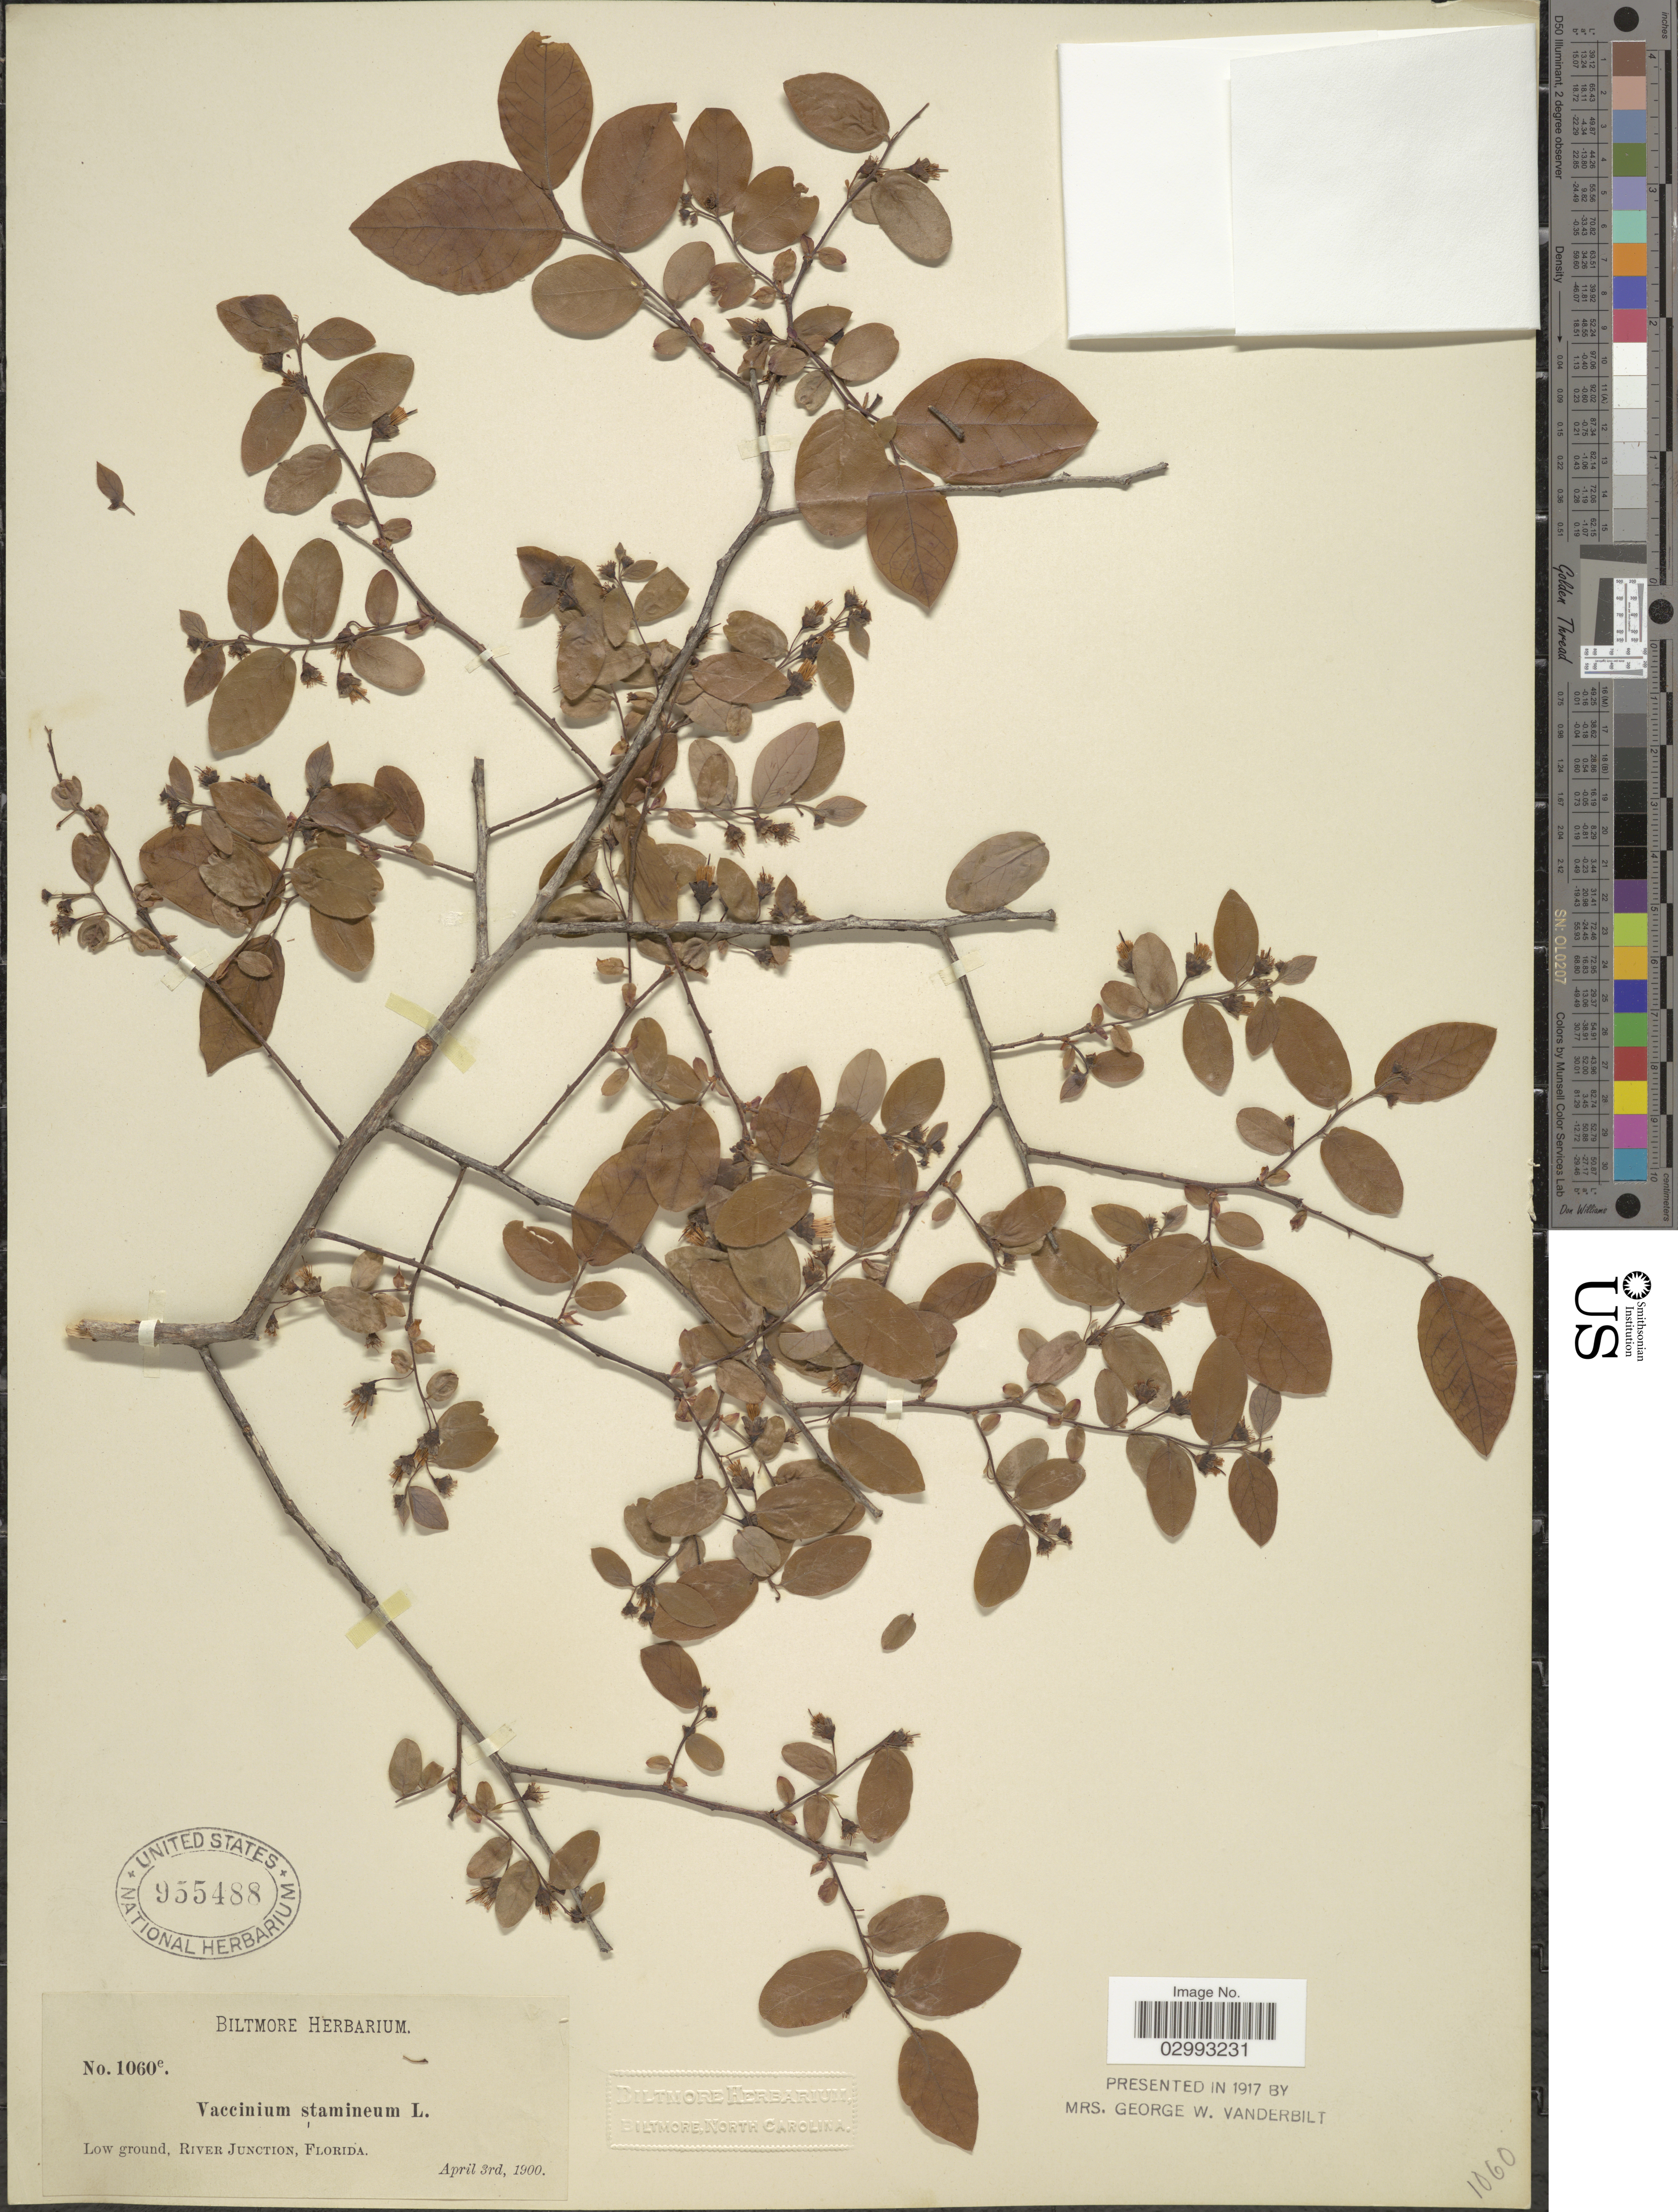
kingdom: Plantae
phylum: Tracheophyta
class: Magnoliopsida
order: Ericales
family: Ericaceae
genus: Polycodium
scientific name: Polycodium revolutum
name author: (Greene) Greene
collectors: ex herb. Biltmore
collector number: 1060e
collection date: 1900-04-03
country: United States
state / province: Florida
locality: River Junction.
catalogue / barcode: US 955488